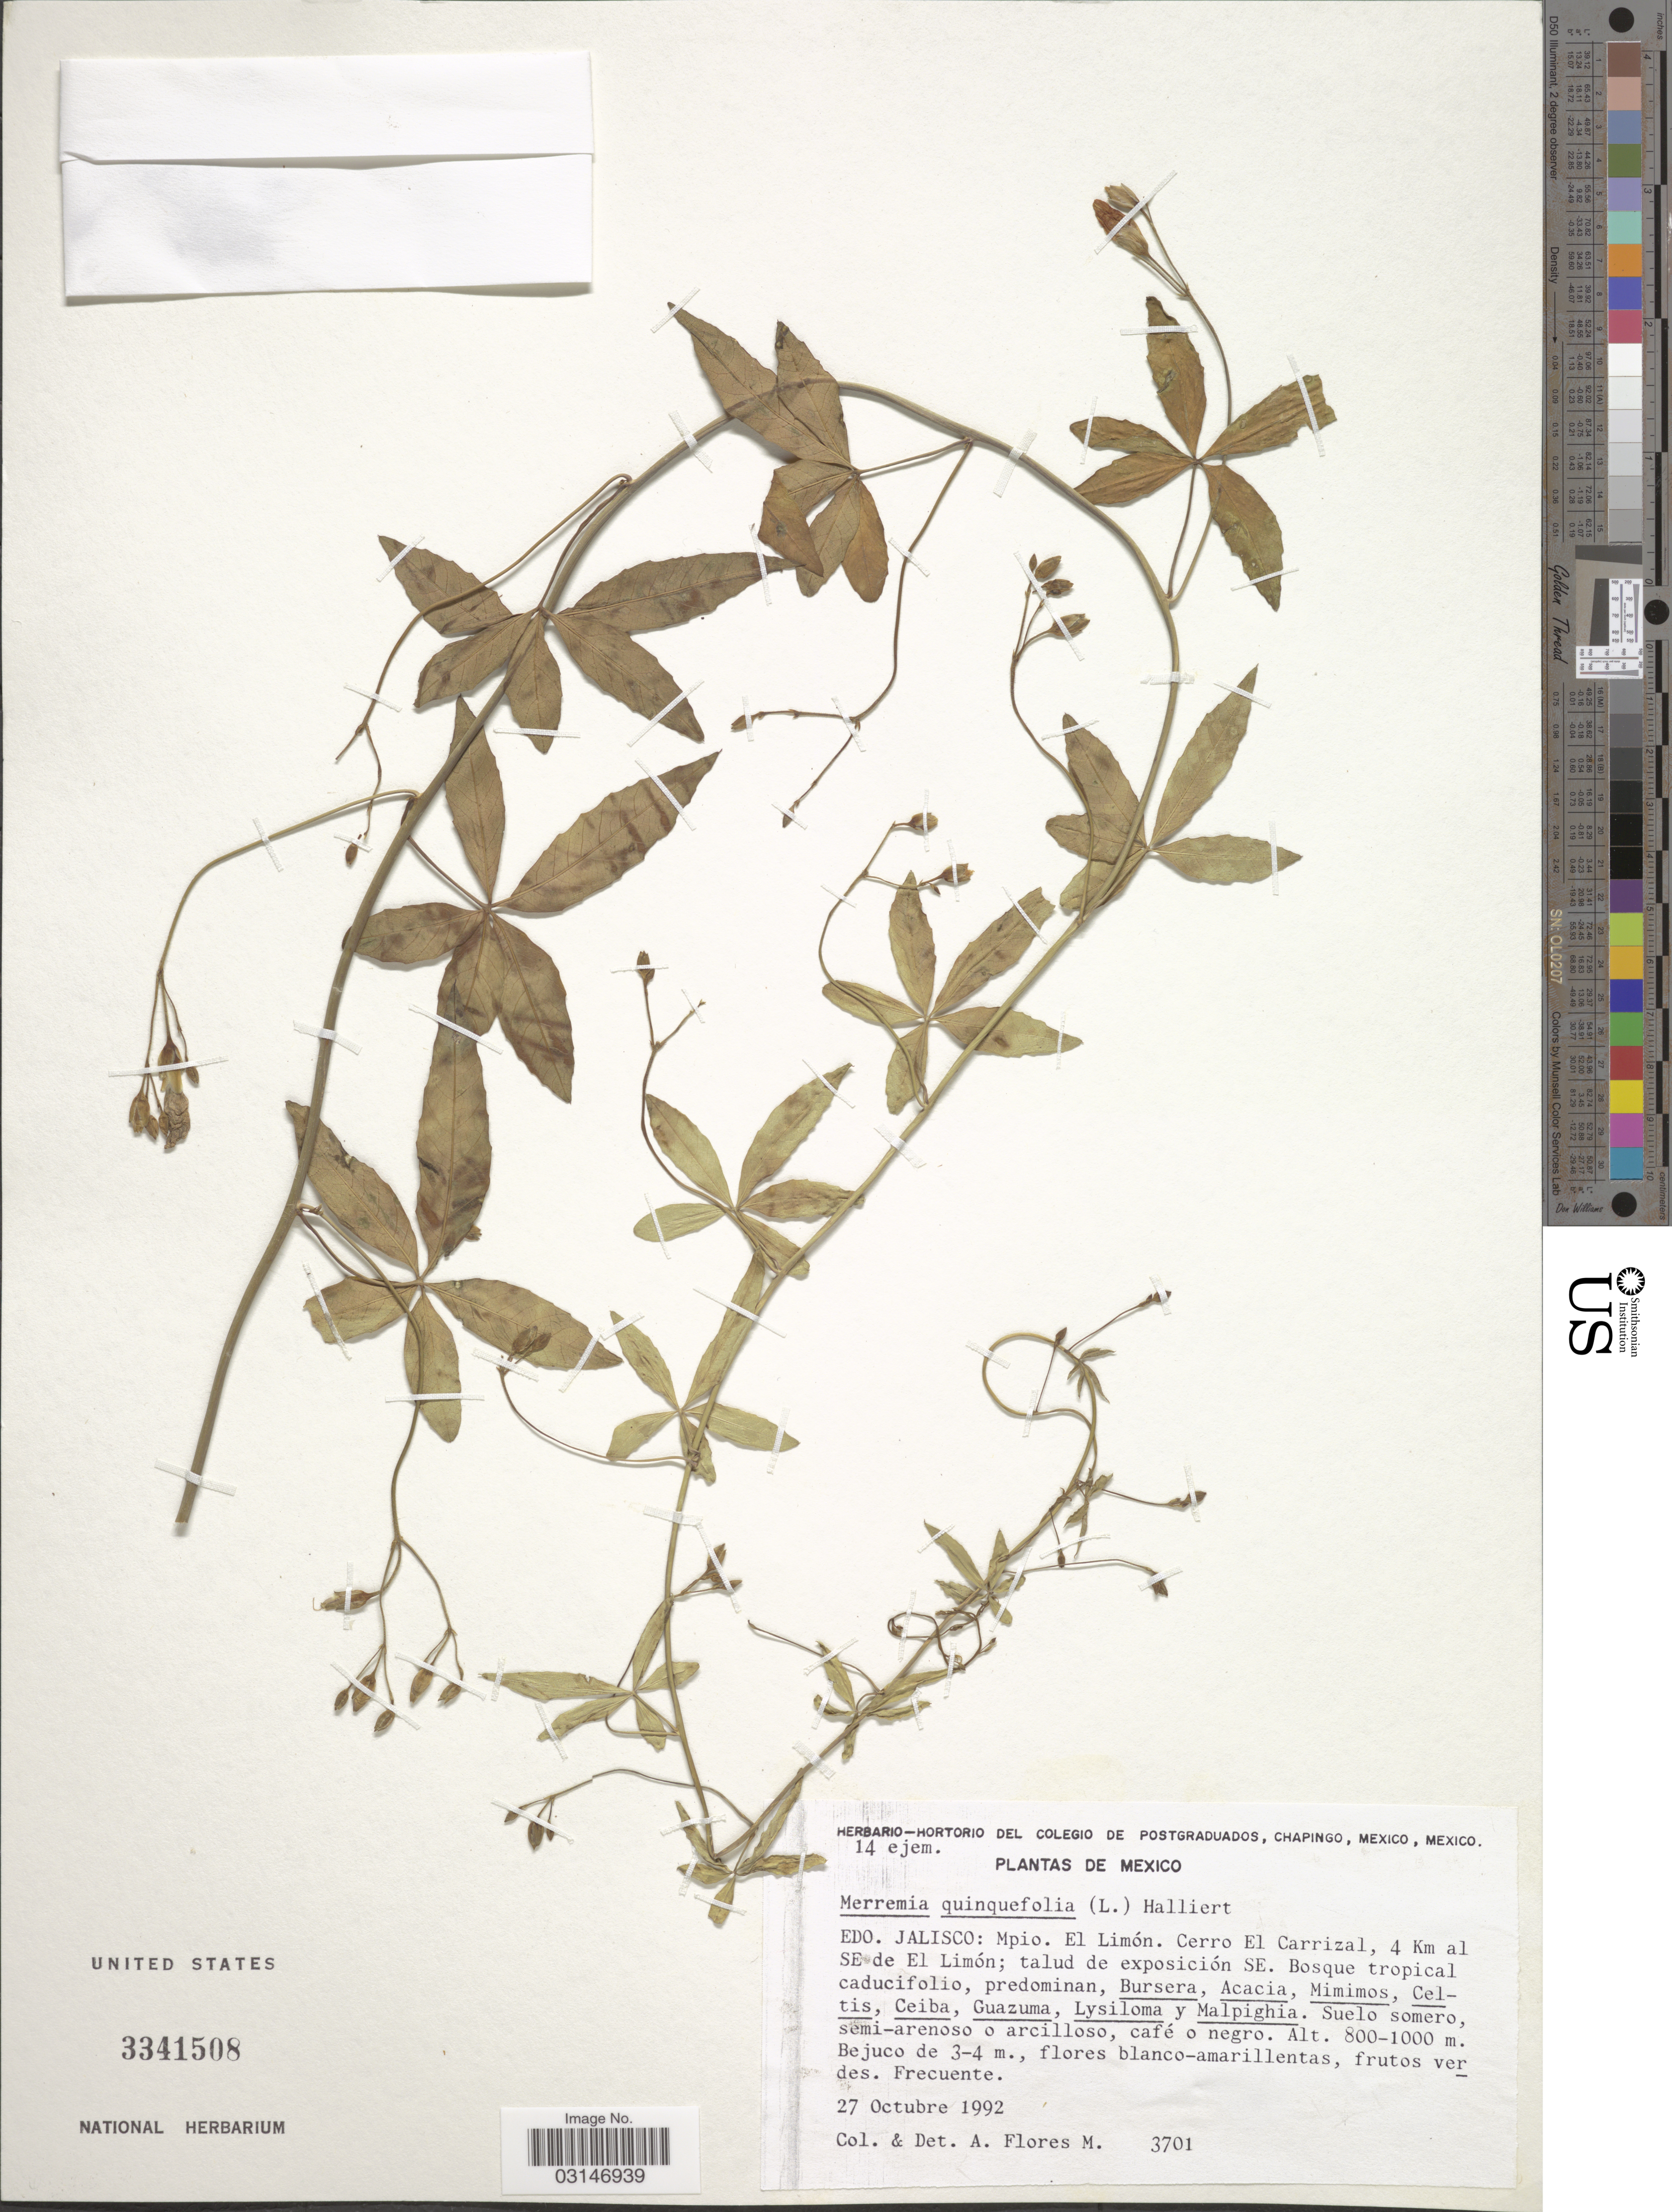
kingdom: Plantae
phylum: Tracheophyta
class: Magnoliopsida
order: Solanales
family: Convolvulaceae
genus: Distimake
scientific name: Distimake quinquefolius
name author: (L.) A. R. Simões & Staples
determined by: Strong, Mark T., (BOT), Smithsonian Institution - National Museum of Natural History (UNITED STATES)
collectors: A. Flores M.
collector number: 3701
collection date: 1992-10-27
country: Mexico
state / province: Jalisco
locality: Mpio. El Limón. Cerro El Carrizal, 4 Km al SE de El Limón; talud de exposición SE.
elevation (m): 800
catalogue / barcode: US 3341508